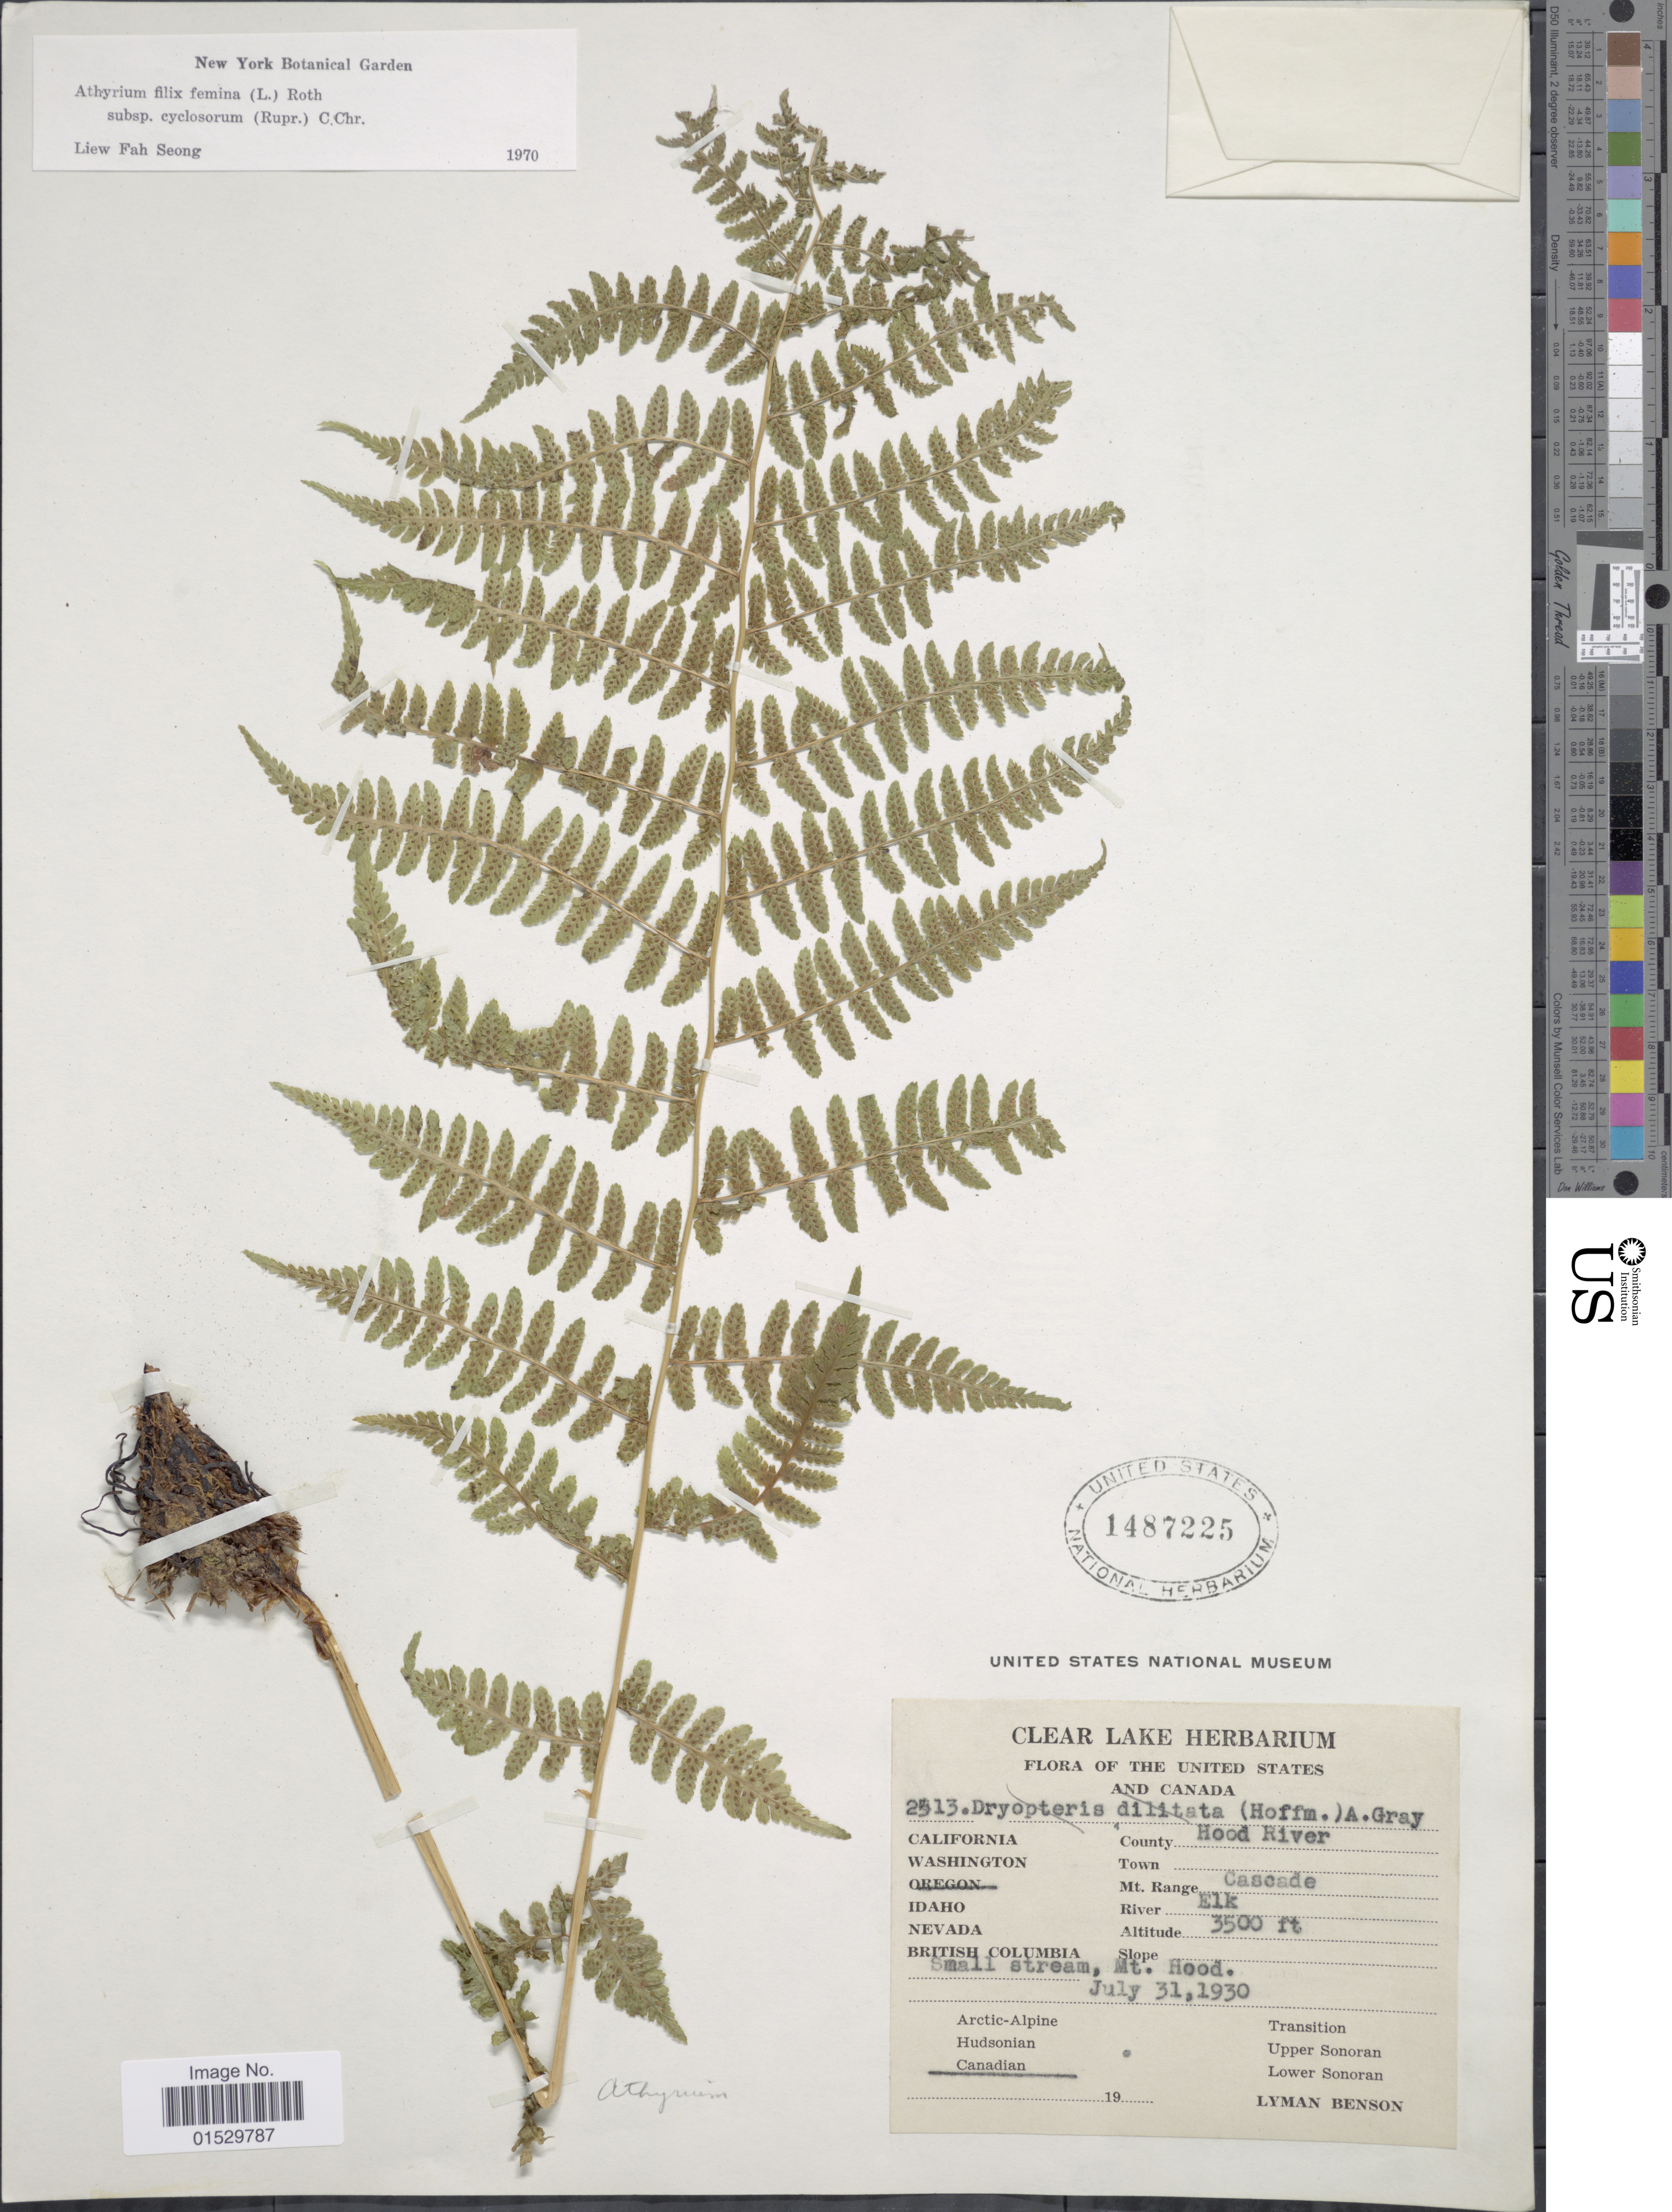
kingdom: Plantae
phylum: Tracheophyta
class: Polypodiopsida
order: Polypodiales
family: Athyriaceae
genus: Athyrium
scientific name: Athyrium filix-femina subsp. cyclosorum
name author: (Rupr.) C. Chr.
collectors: L. D. Benson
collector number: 2513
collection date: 1930-07-31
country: United States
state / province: Oregon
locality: United States and Canada, Hood River, Cascade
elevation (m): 1067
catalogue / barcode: US 1487225